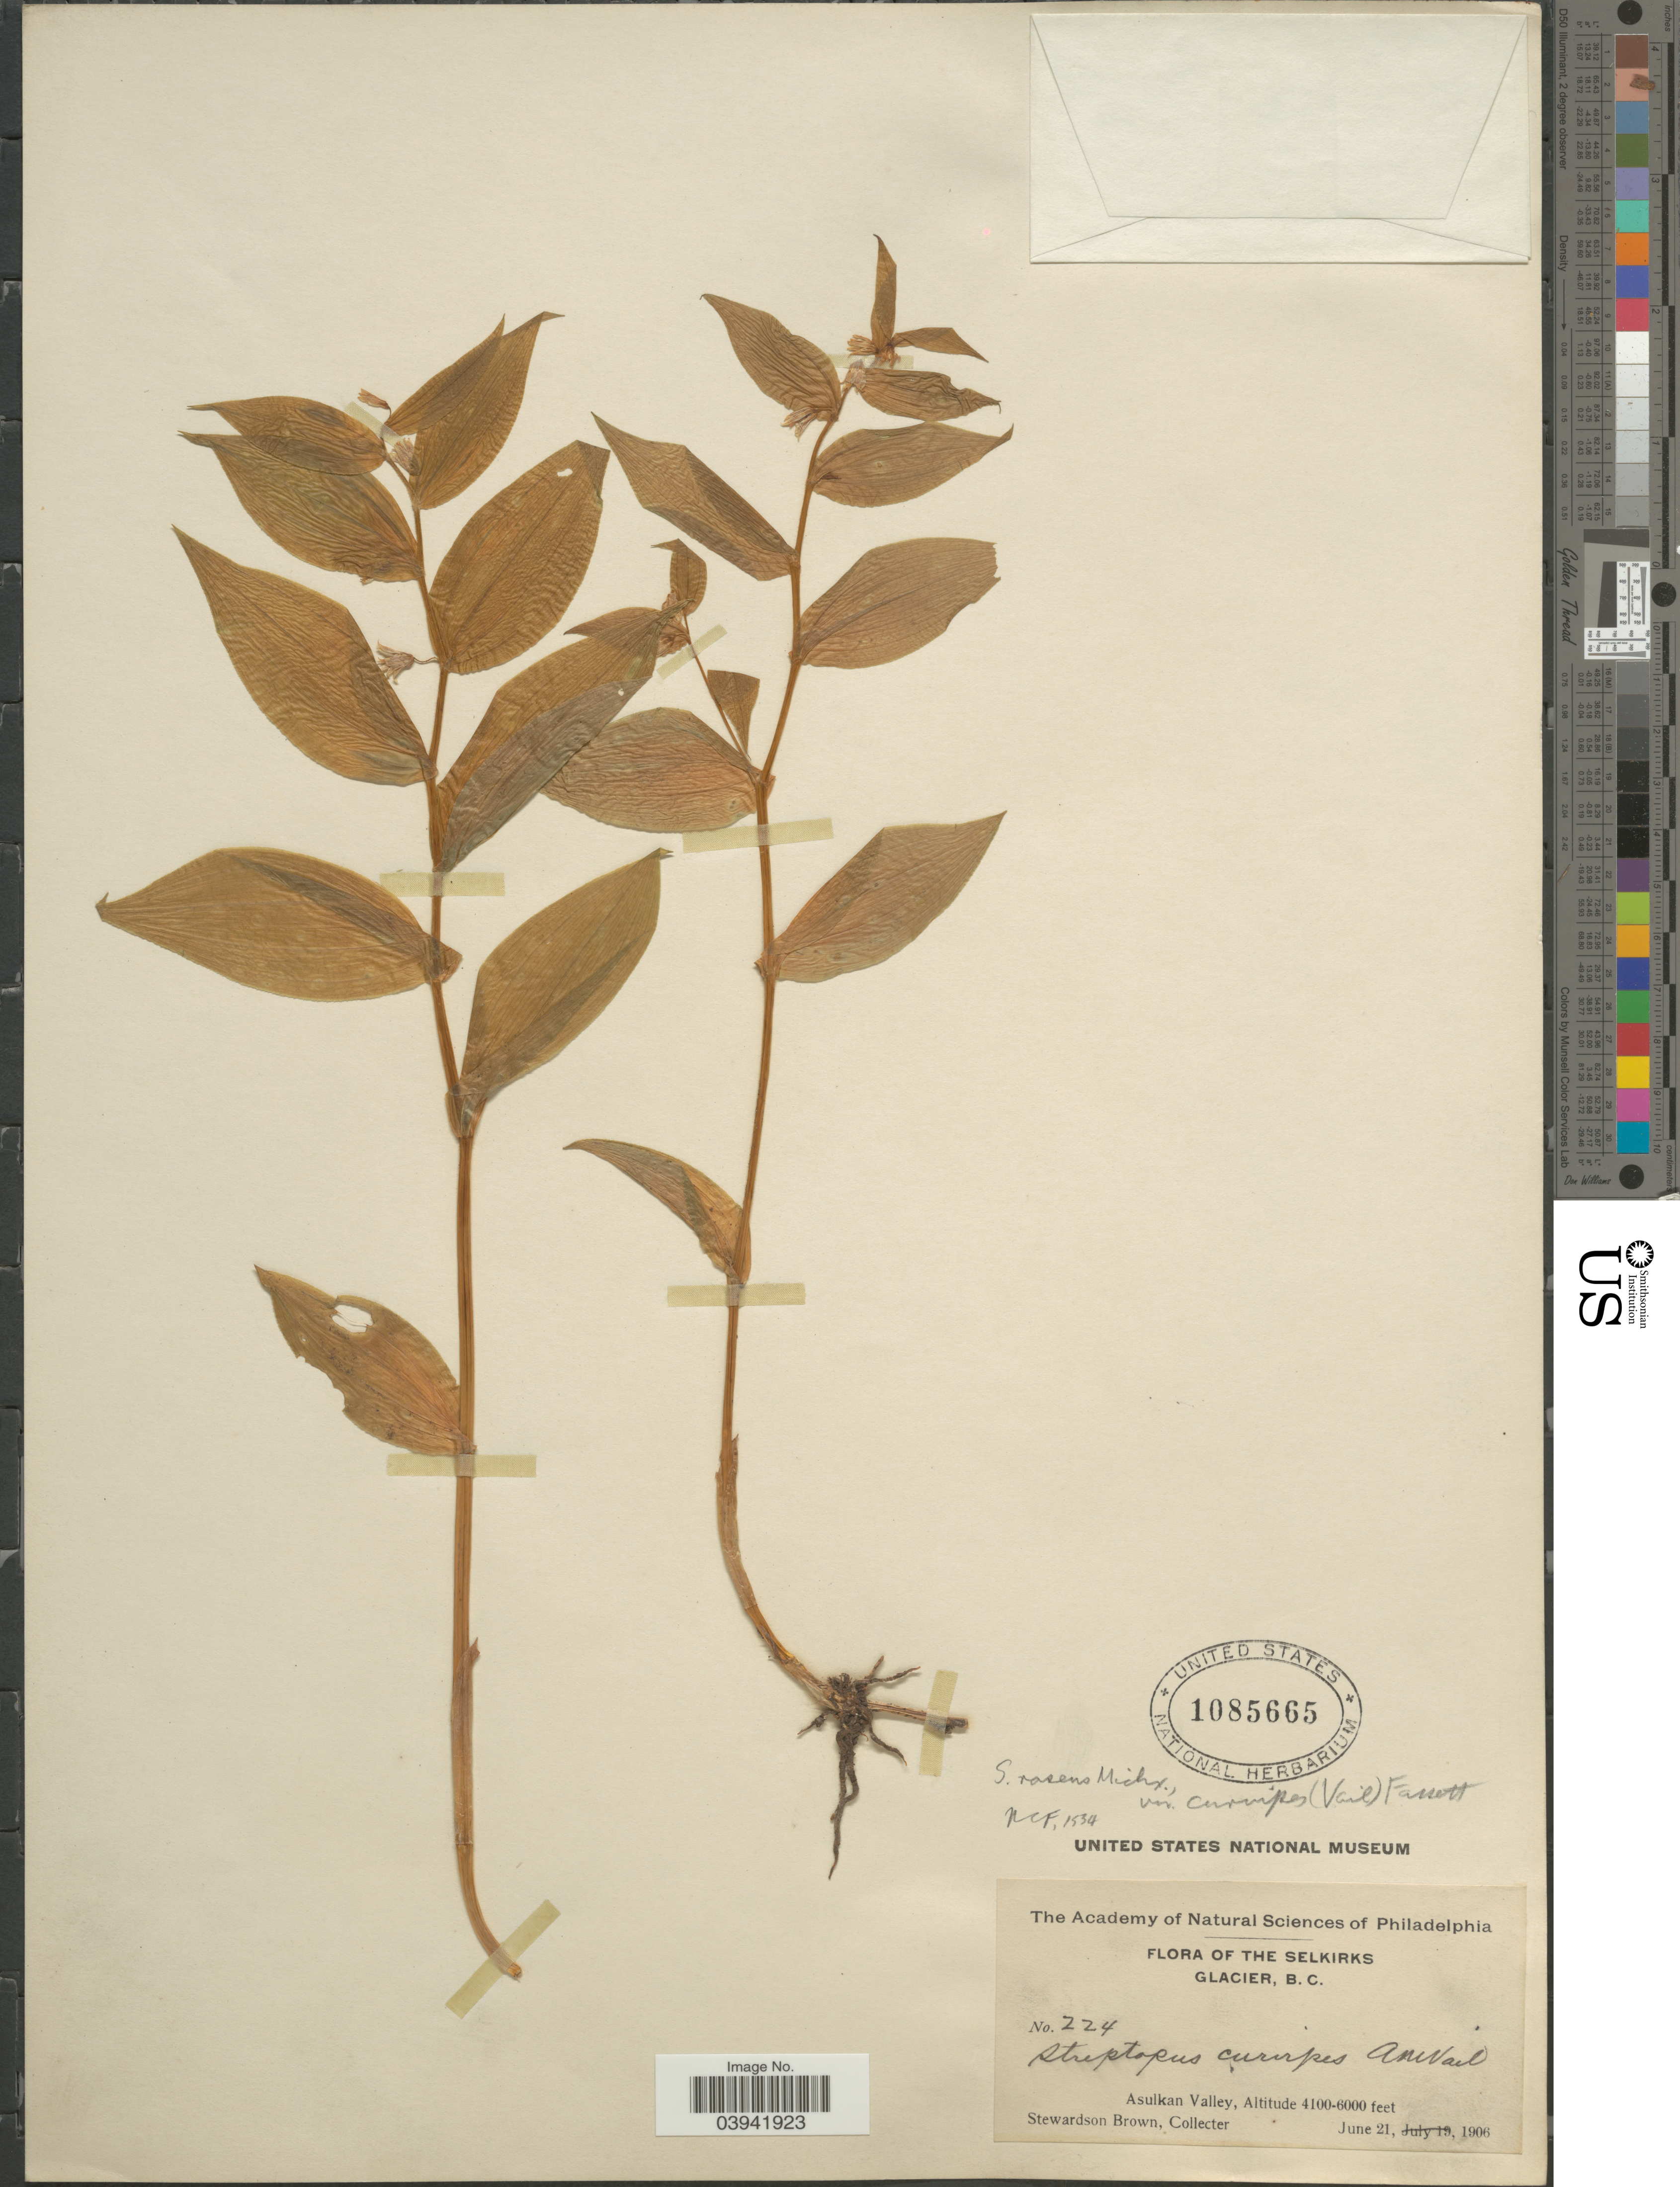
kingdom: Plantae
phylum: Tracheophyta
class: Liliopsida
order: Liliales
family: Liliaceae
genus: Streptopus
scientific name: Streptopus roseus var. curvipes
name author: (Vail) Fassett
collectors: S. Brown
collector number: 224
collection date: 1906-06-21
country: Canada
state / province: British Columbia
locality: The Selkirks Glacier. Asulkan Valley.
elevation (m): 1250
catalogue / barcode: US 1085665